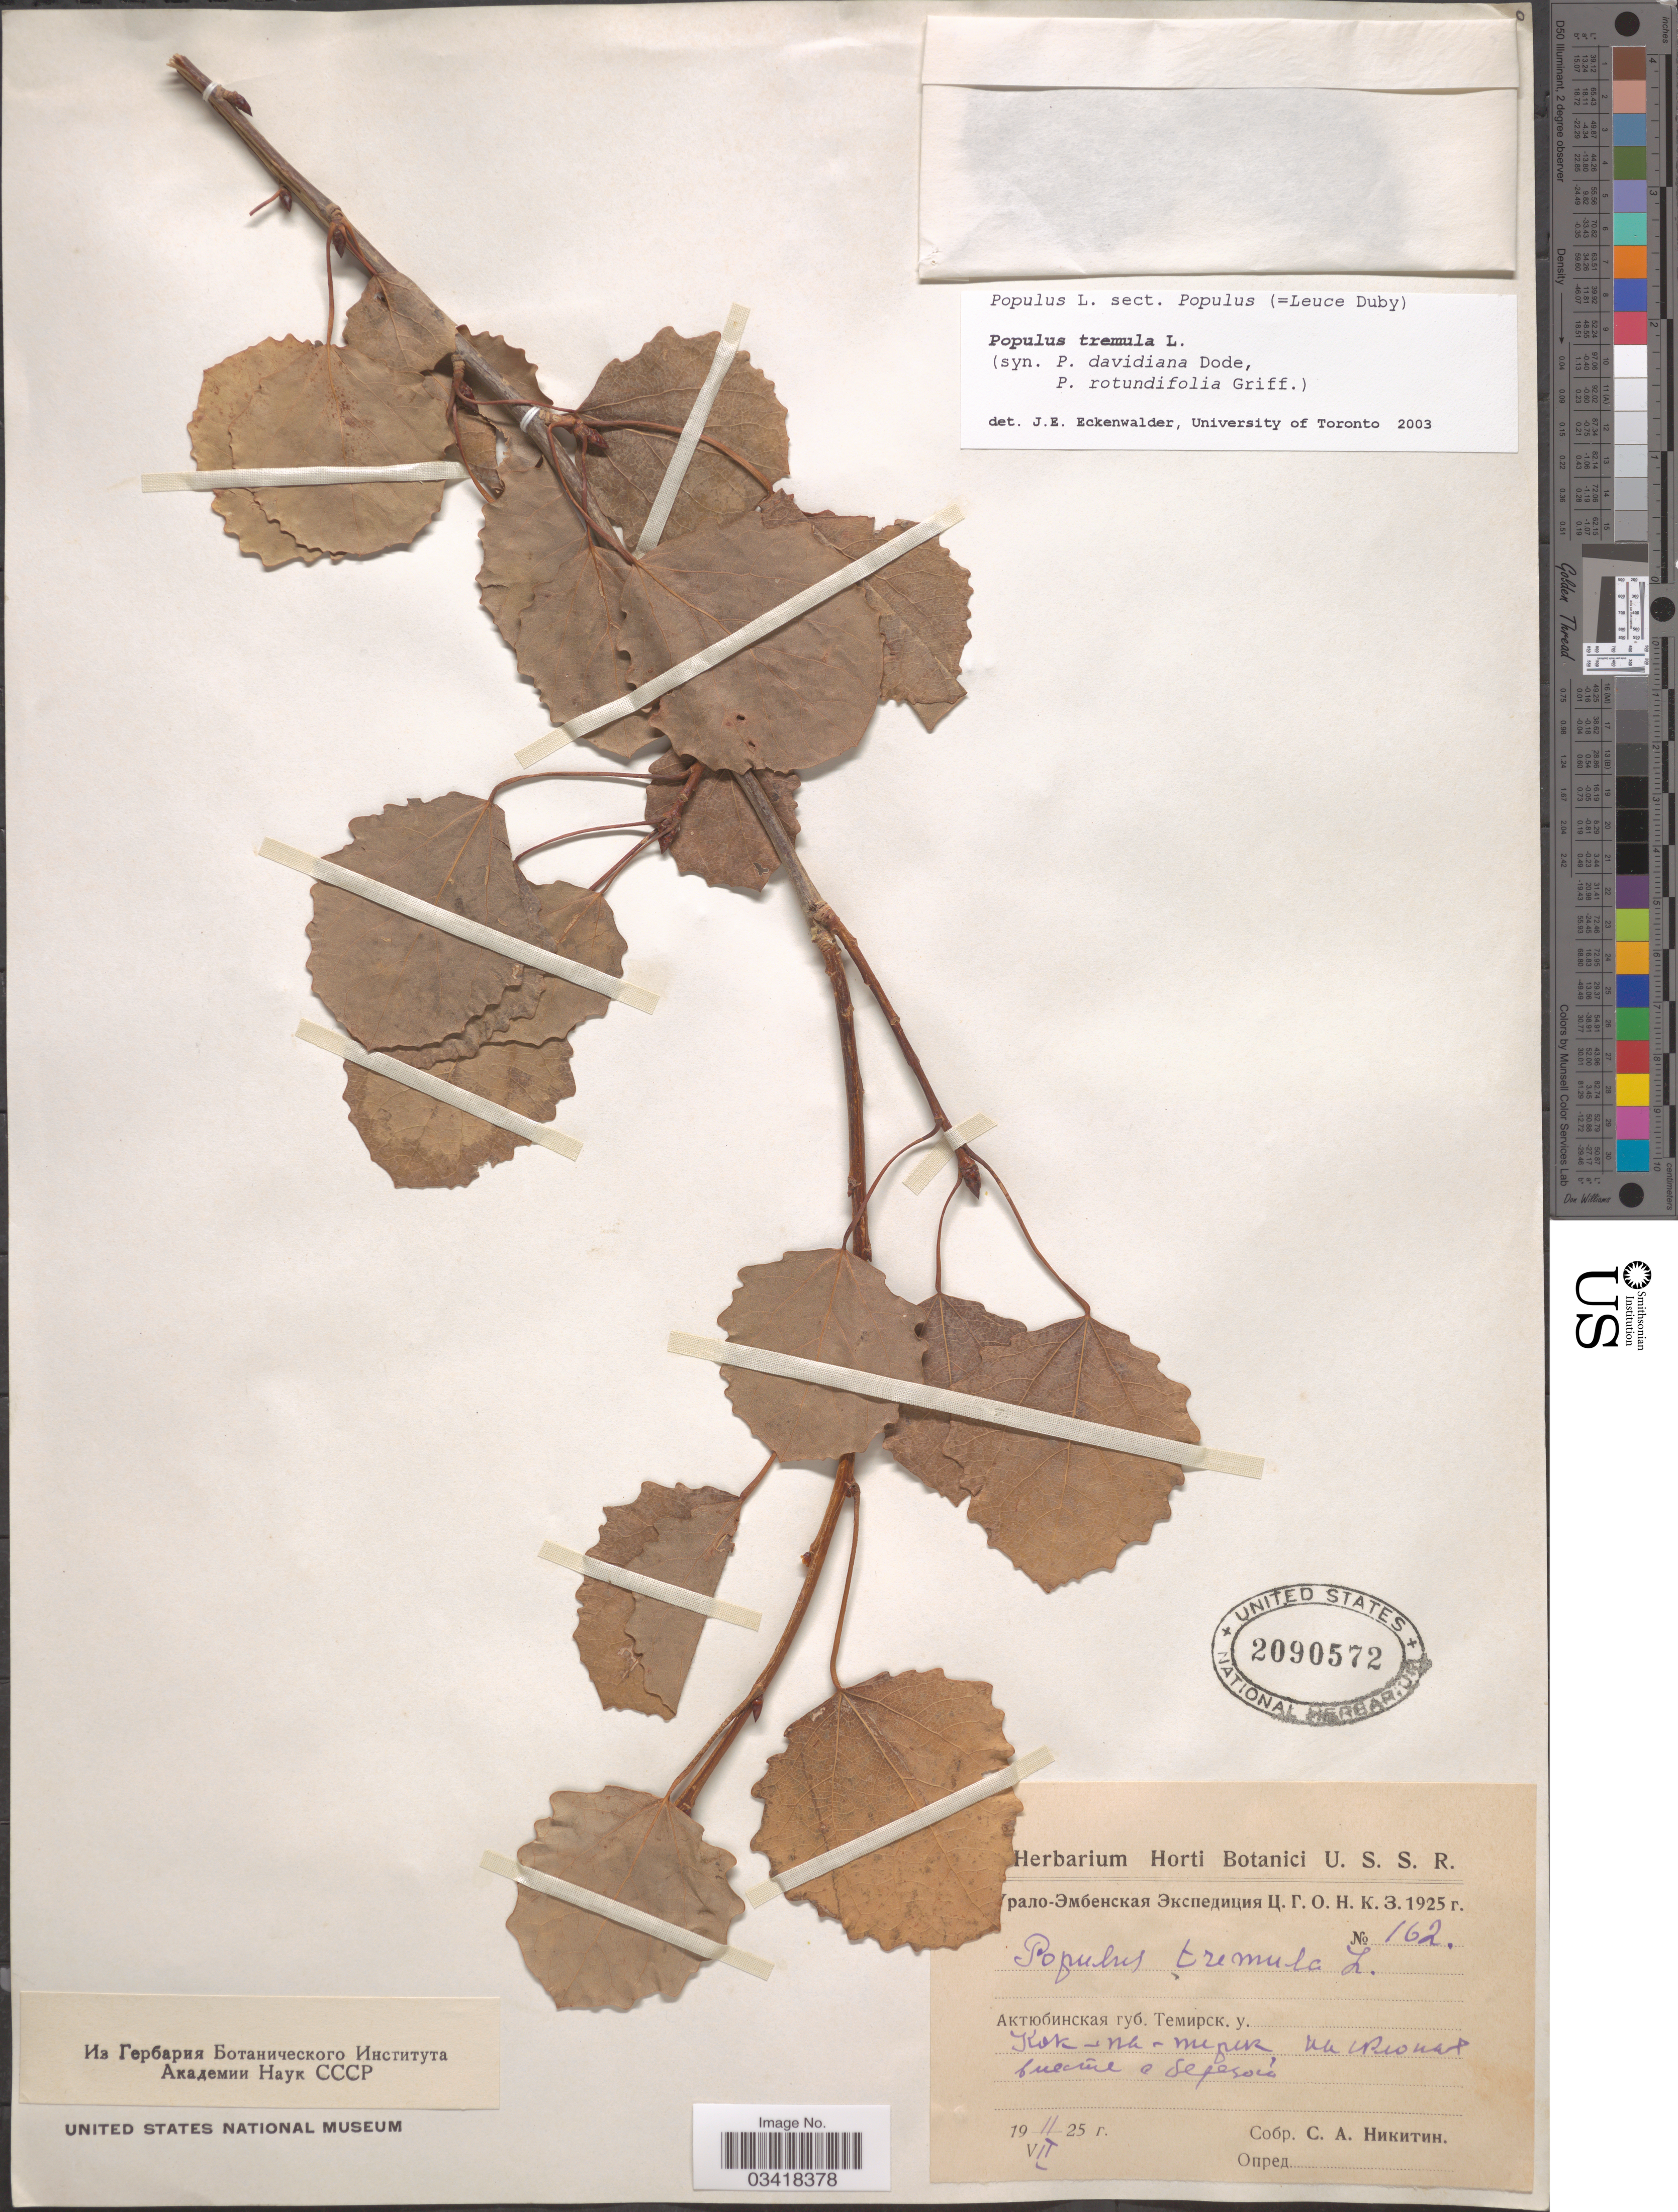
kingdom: Plantae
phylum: Tracheophyta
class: Magnoliopsida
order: Malpighiales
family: Salicaceae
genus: Populus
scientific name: Populus tremula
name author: L.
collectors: S. A. Nikitin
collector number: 162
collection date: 1925-07-11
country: Kazakhstan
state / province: Aqtobe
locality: Kok-Terek.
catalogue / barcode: US 2090572